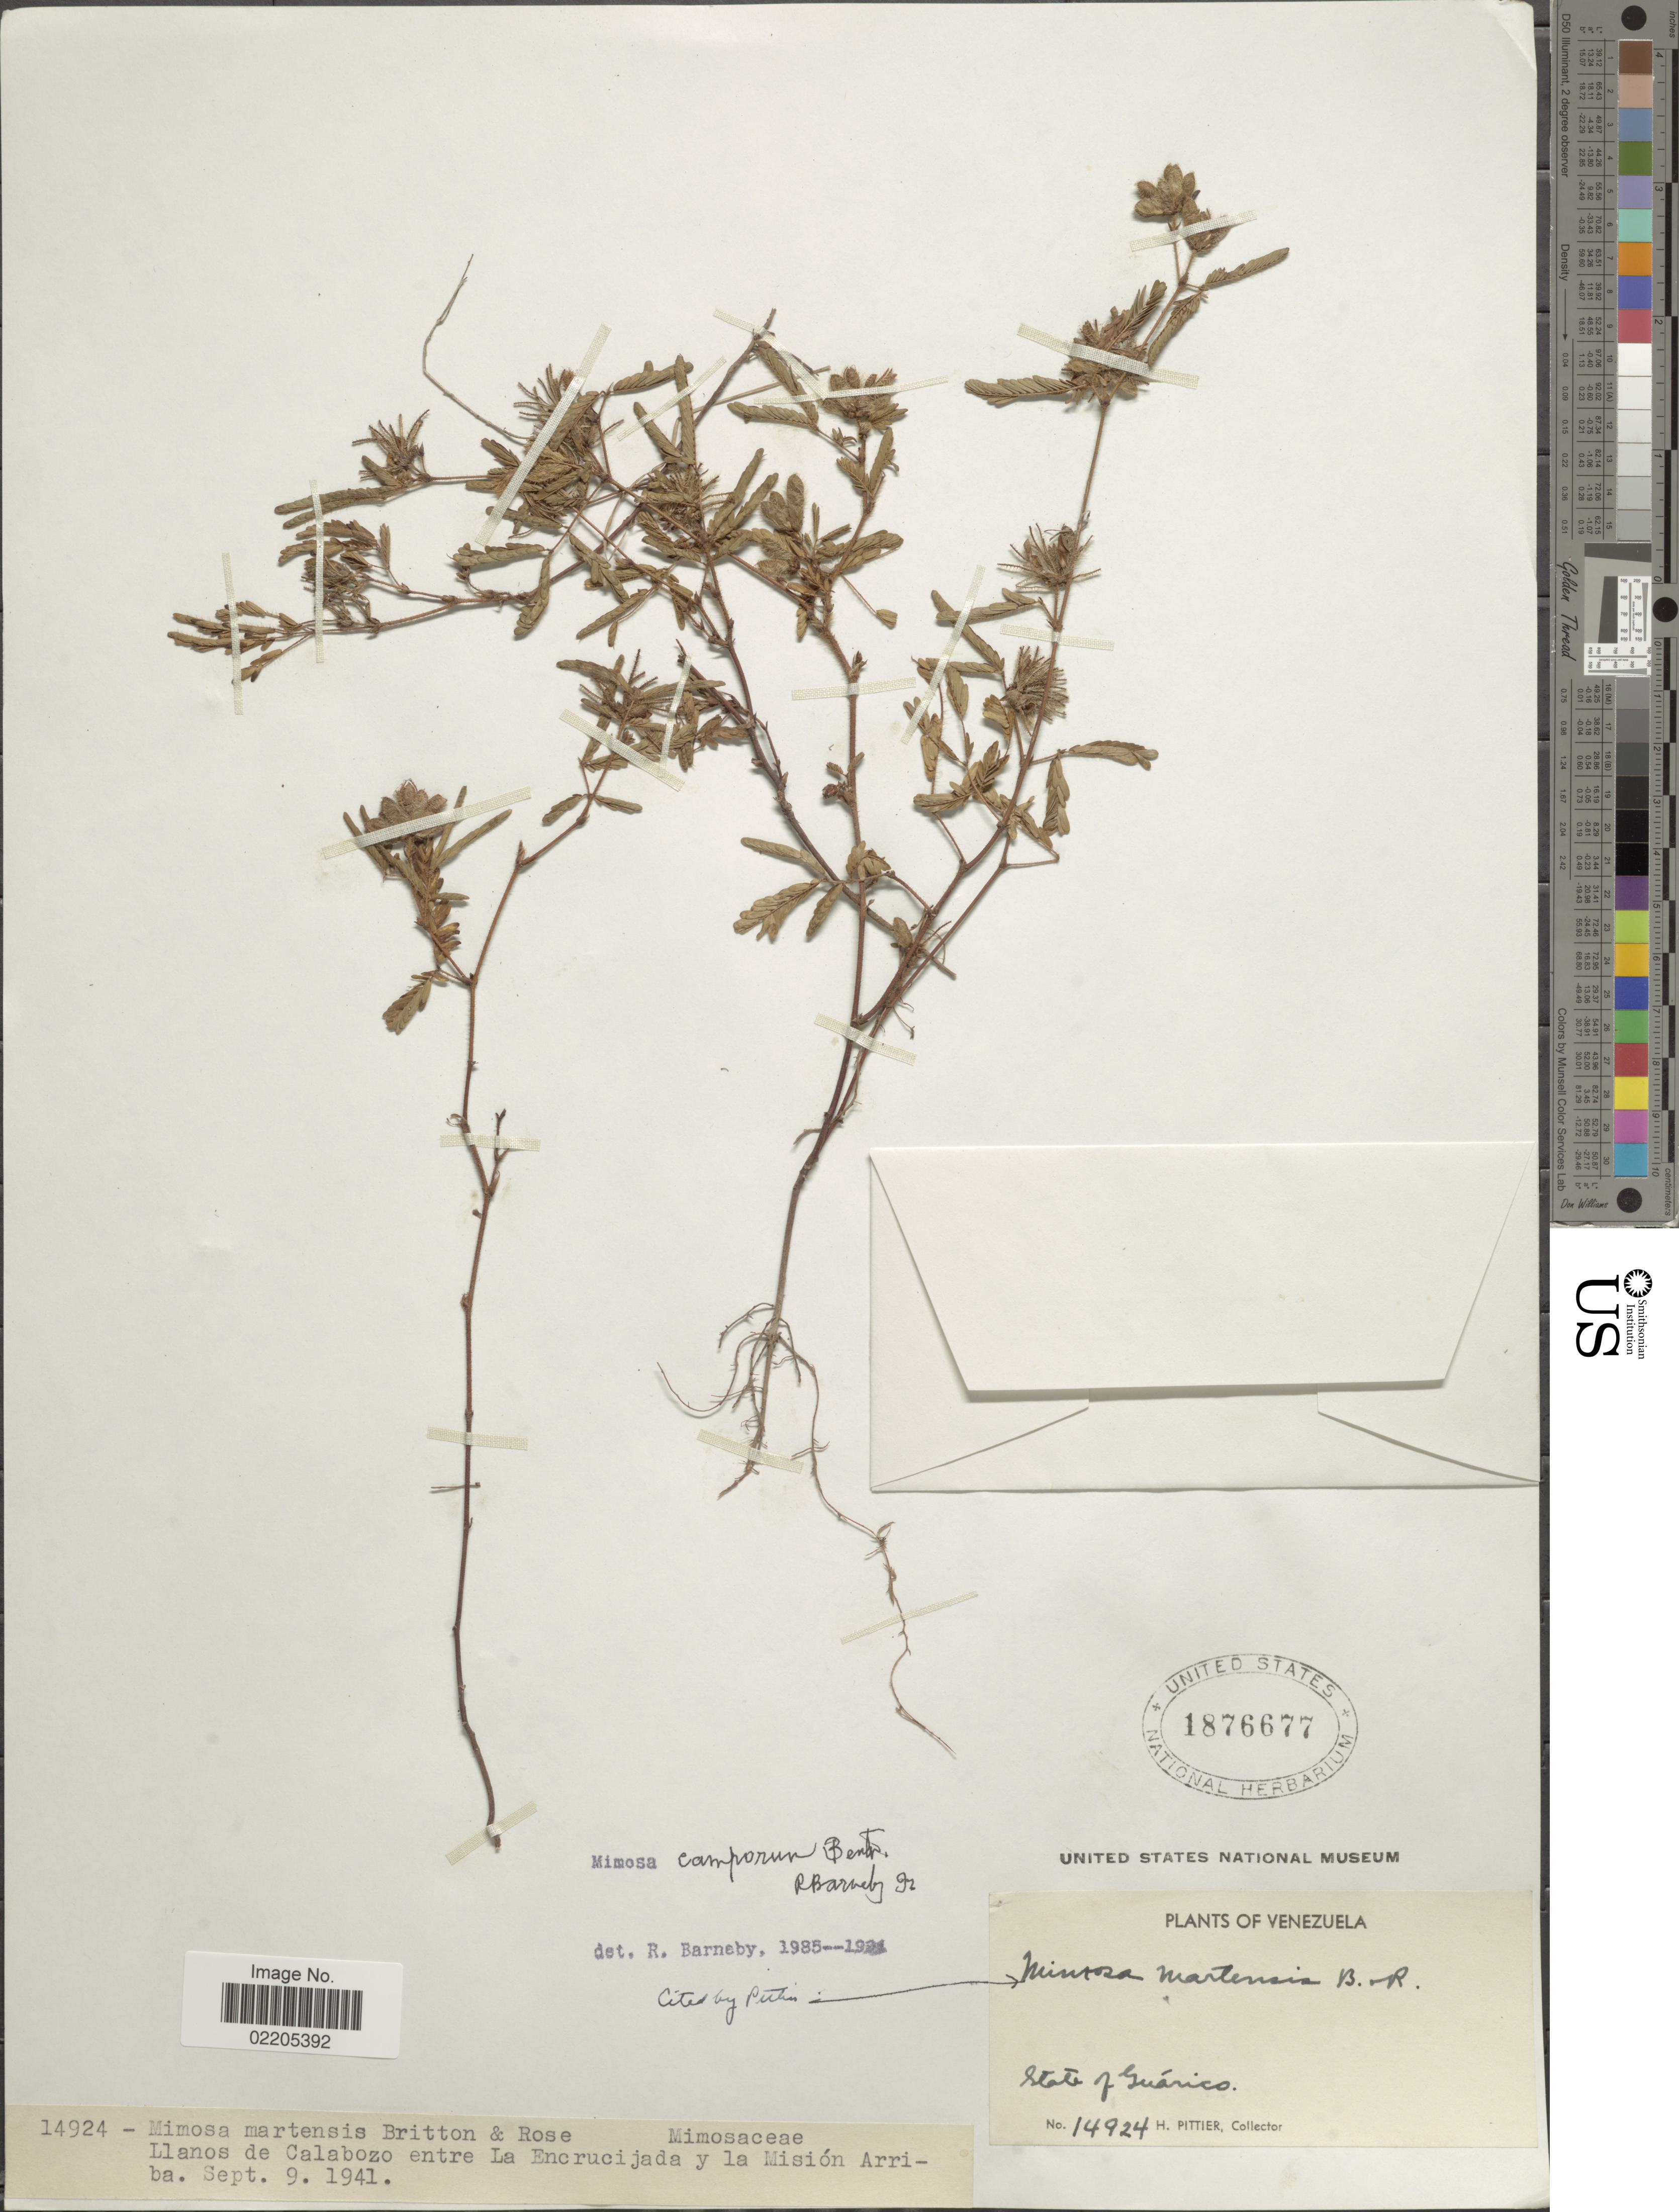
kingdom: Plantae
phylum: Tracheophyta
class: Magnoliopsida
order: Fabales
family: Fabaceae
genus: Mimosa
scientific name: Mimosa camporum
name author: Benth.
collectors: H. F. Pittier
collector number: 14924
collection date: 1941-09-09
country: Venezuela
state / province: Guárico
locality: Llanos de Calabozo entre La Encrucijada y la Mision Arriba.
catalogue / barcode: US 1876677